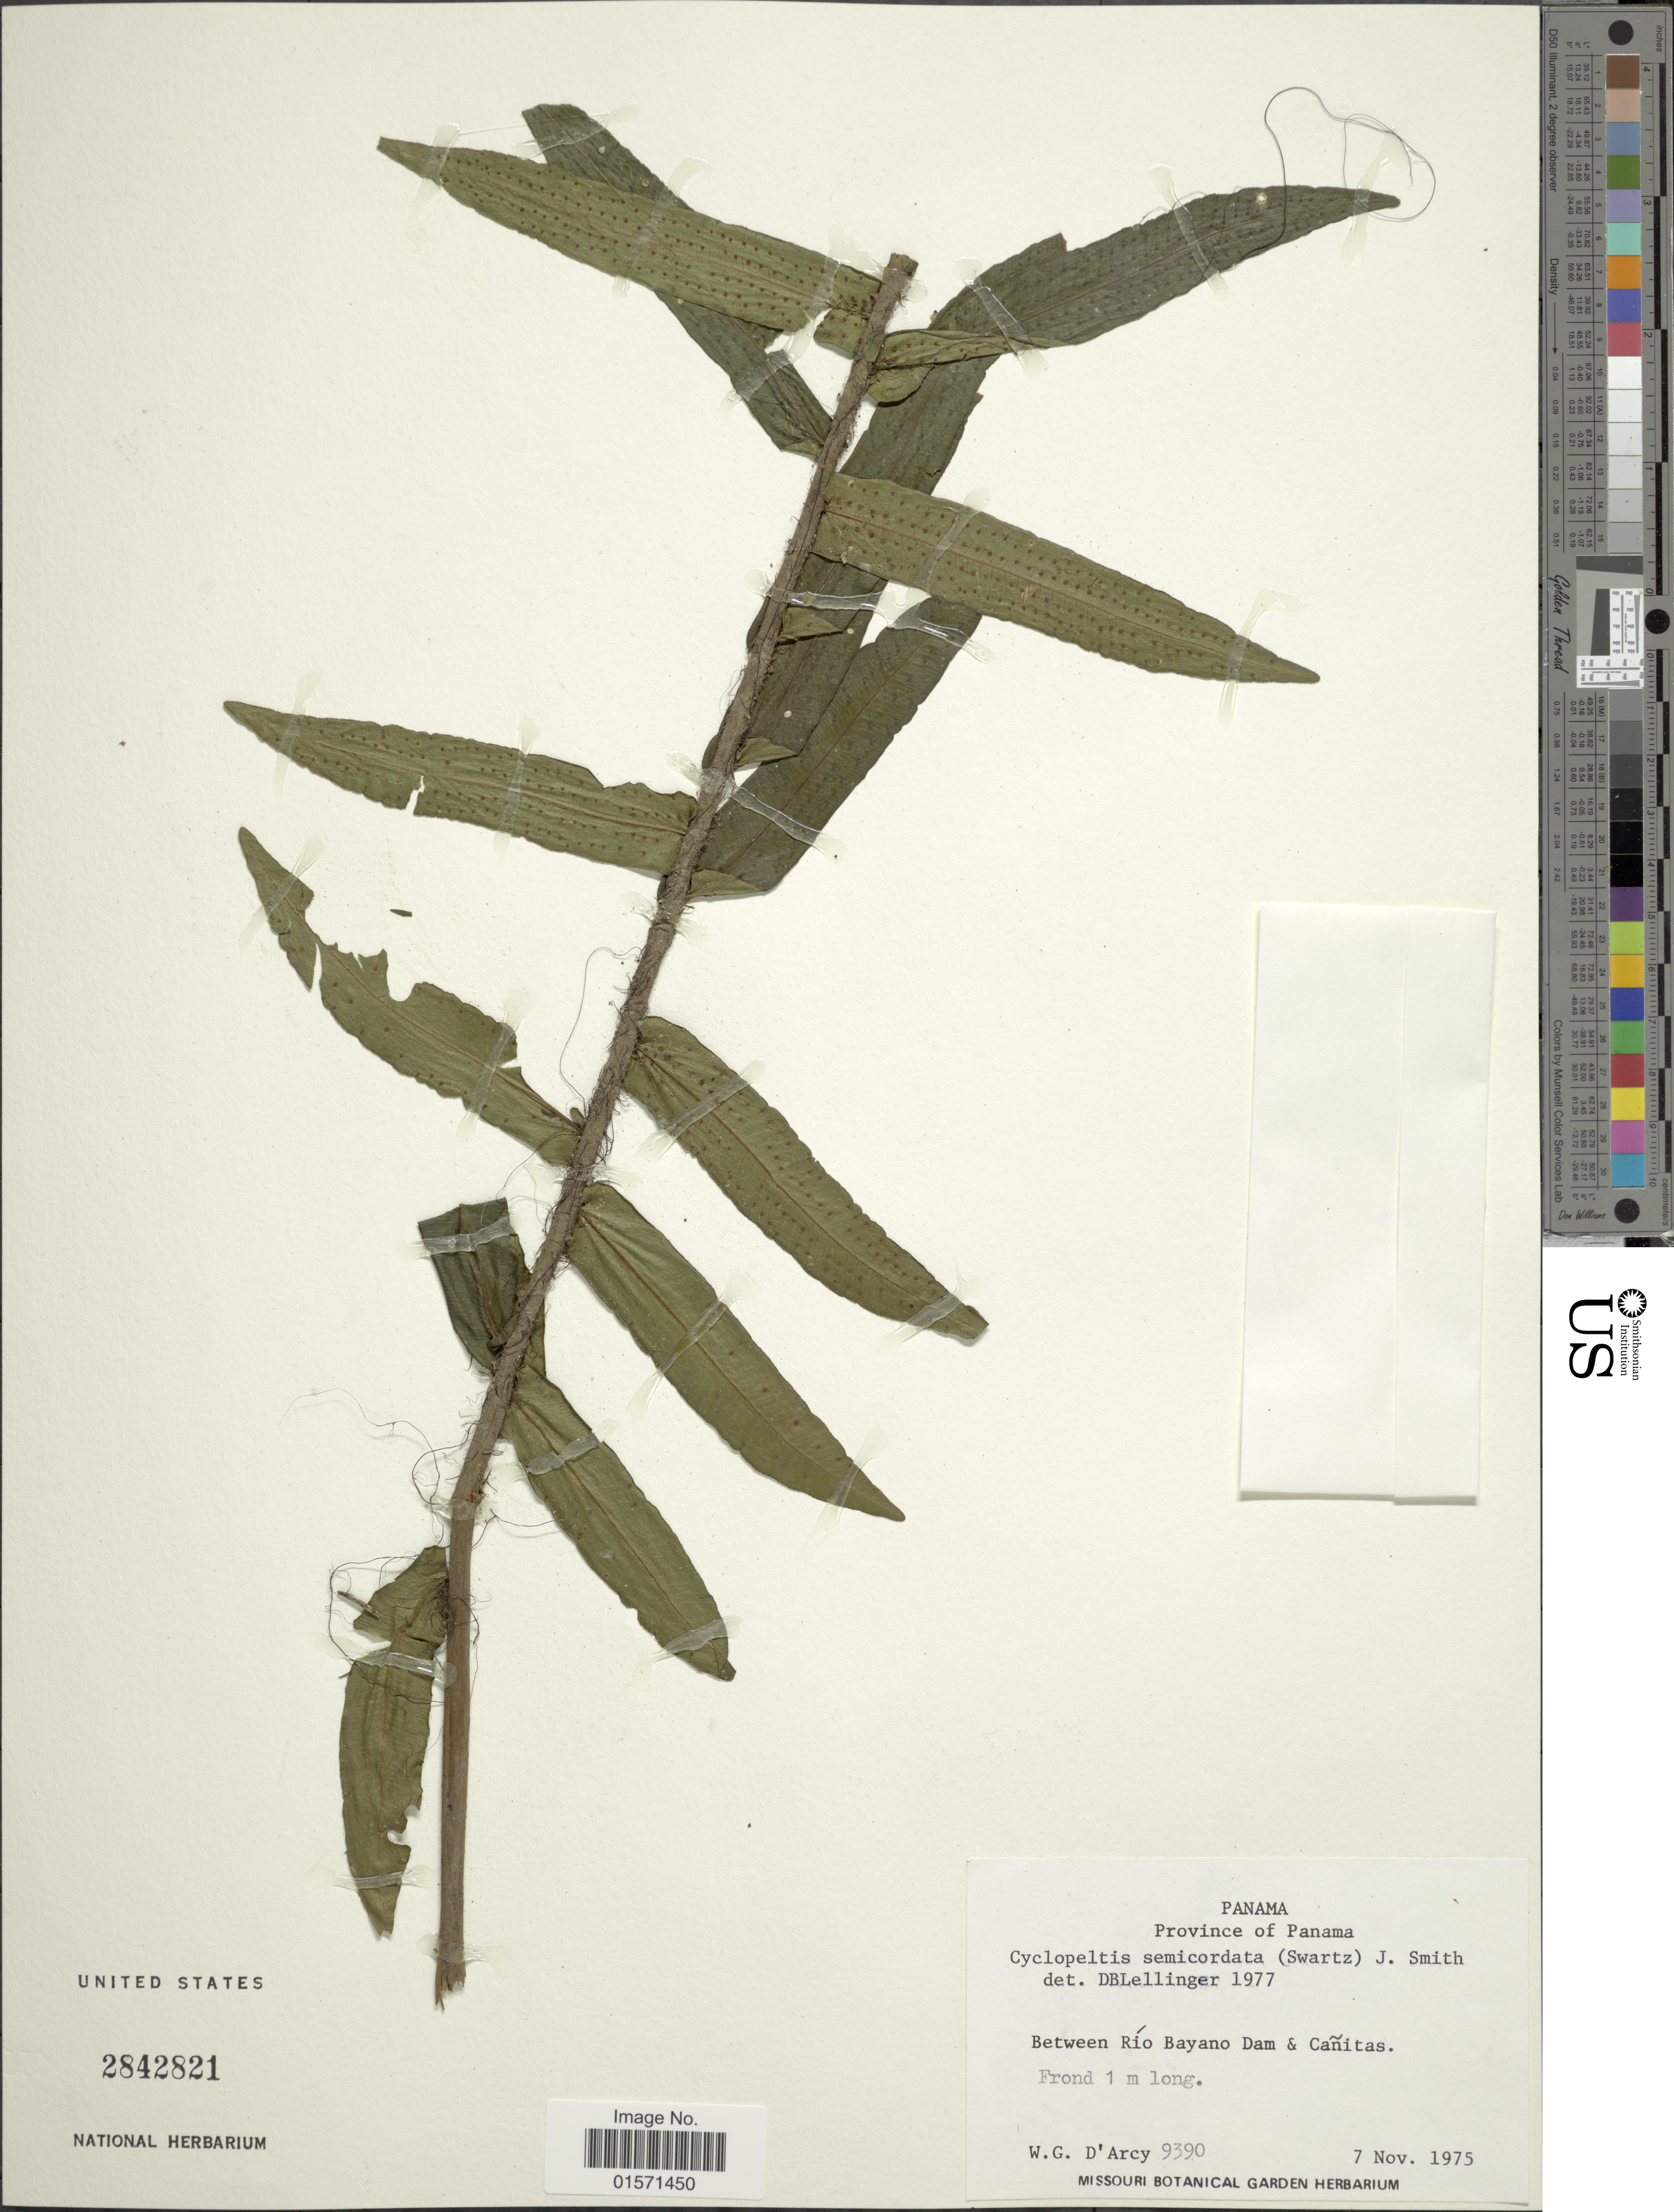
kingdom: Plantae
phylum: Tracheophyta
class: Polypodiopsida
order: Polypodiales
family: Lomariopsidaceae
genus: Cyclopeltis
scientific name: Cyclopeltis semicordata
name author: (Sw.) J. Sm.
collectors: W. G. D'Arcy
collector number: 9390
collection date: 1975-11-07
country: Panama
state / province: Panamá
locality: Province of Panama. Between Rio Bayano Dam & Canitas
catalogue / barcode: US 2842821